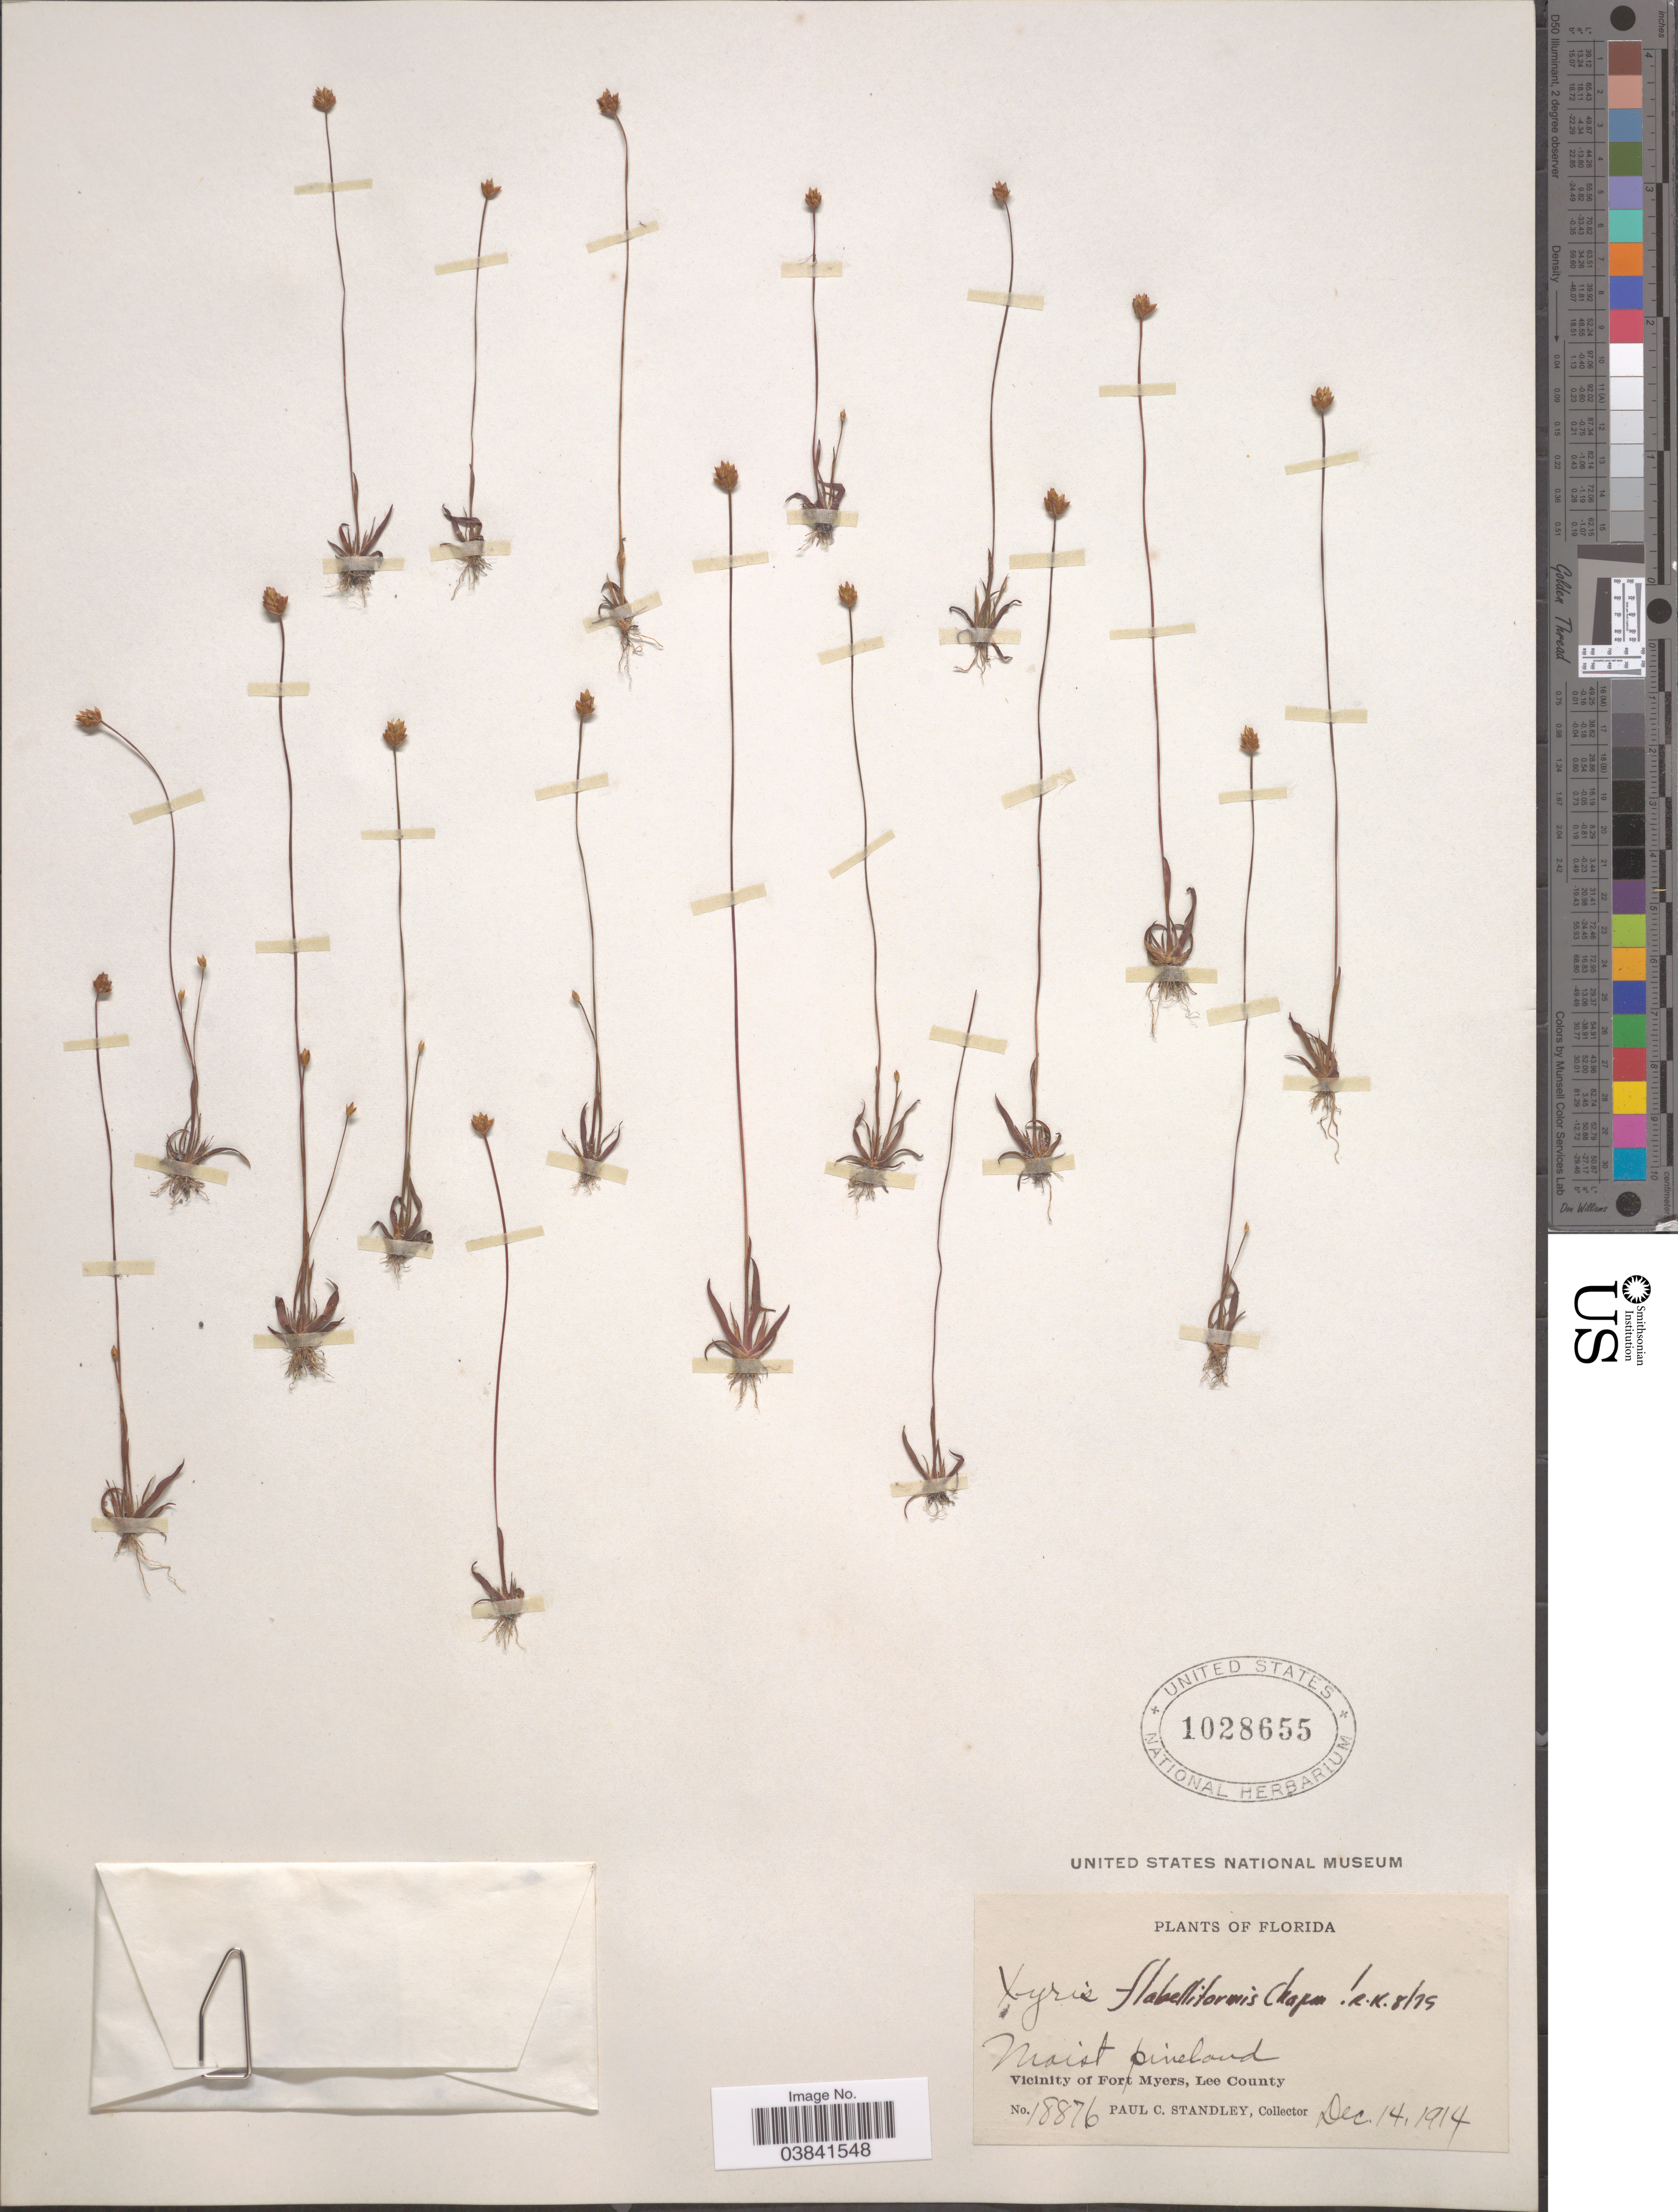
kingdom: Plantae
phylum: Tracheophyta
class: Liliopsida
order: Poales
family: Xyridaceae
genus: Xyris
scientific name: Xyris flabelliformis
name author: Chapm.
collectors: P. C. Standley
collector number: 18876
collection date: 1914-12-14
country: United States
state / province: Florida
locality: Vicinity of Fort Myers, Lee County.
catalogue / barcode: US 1028655